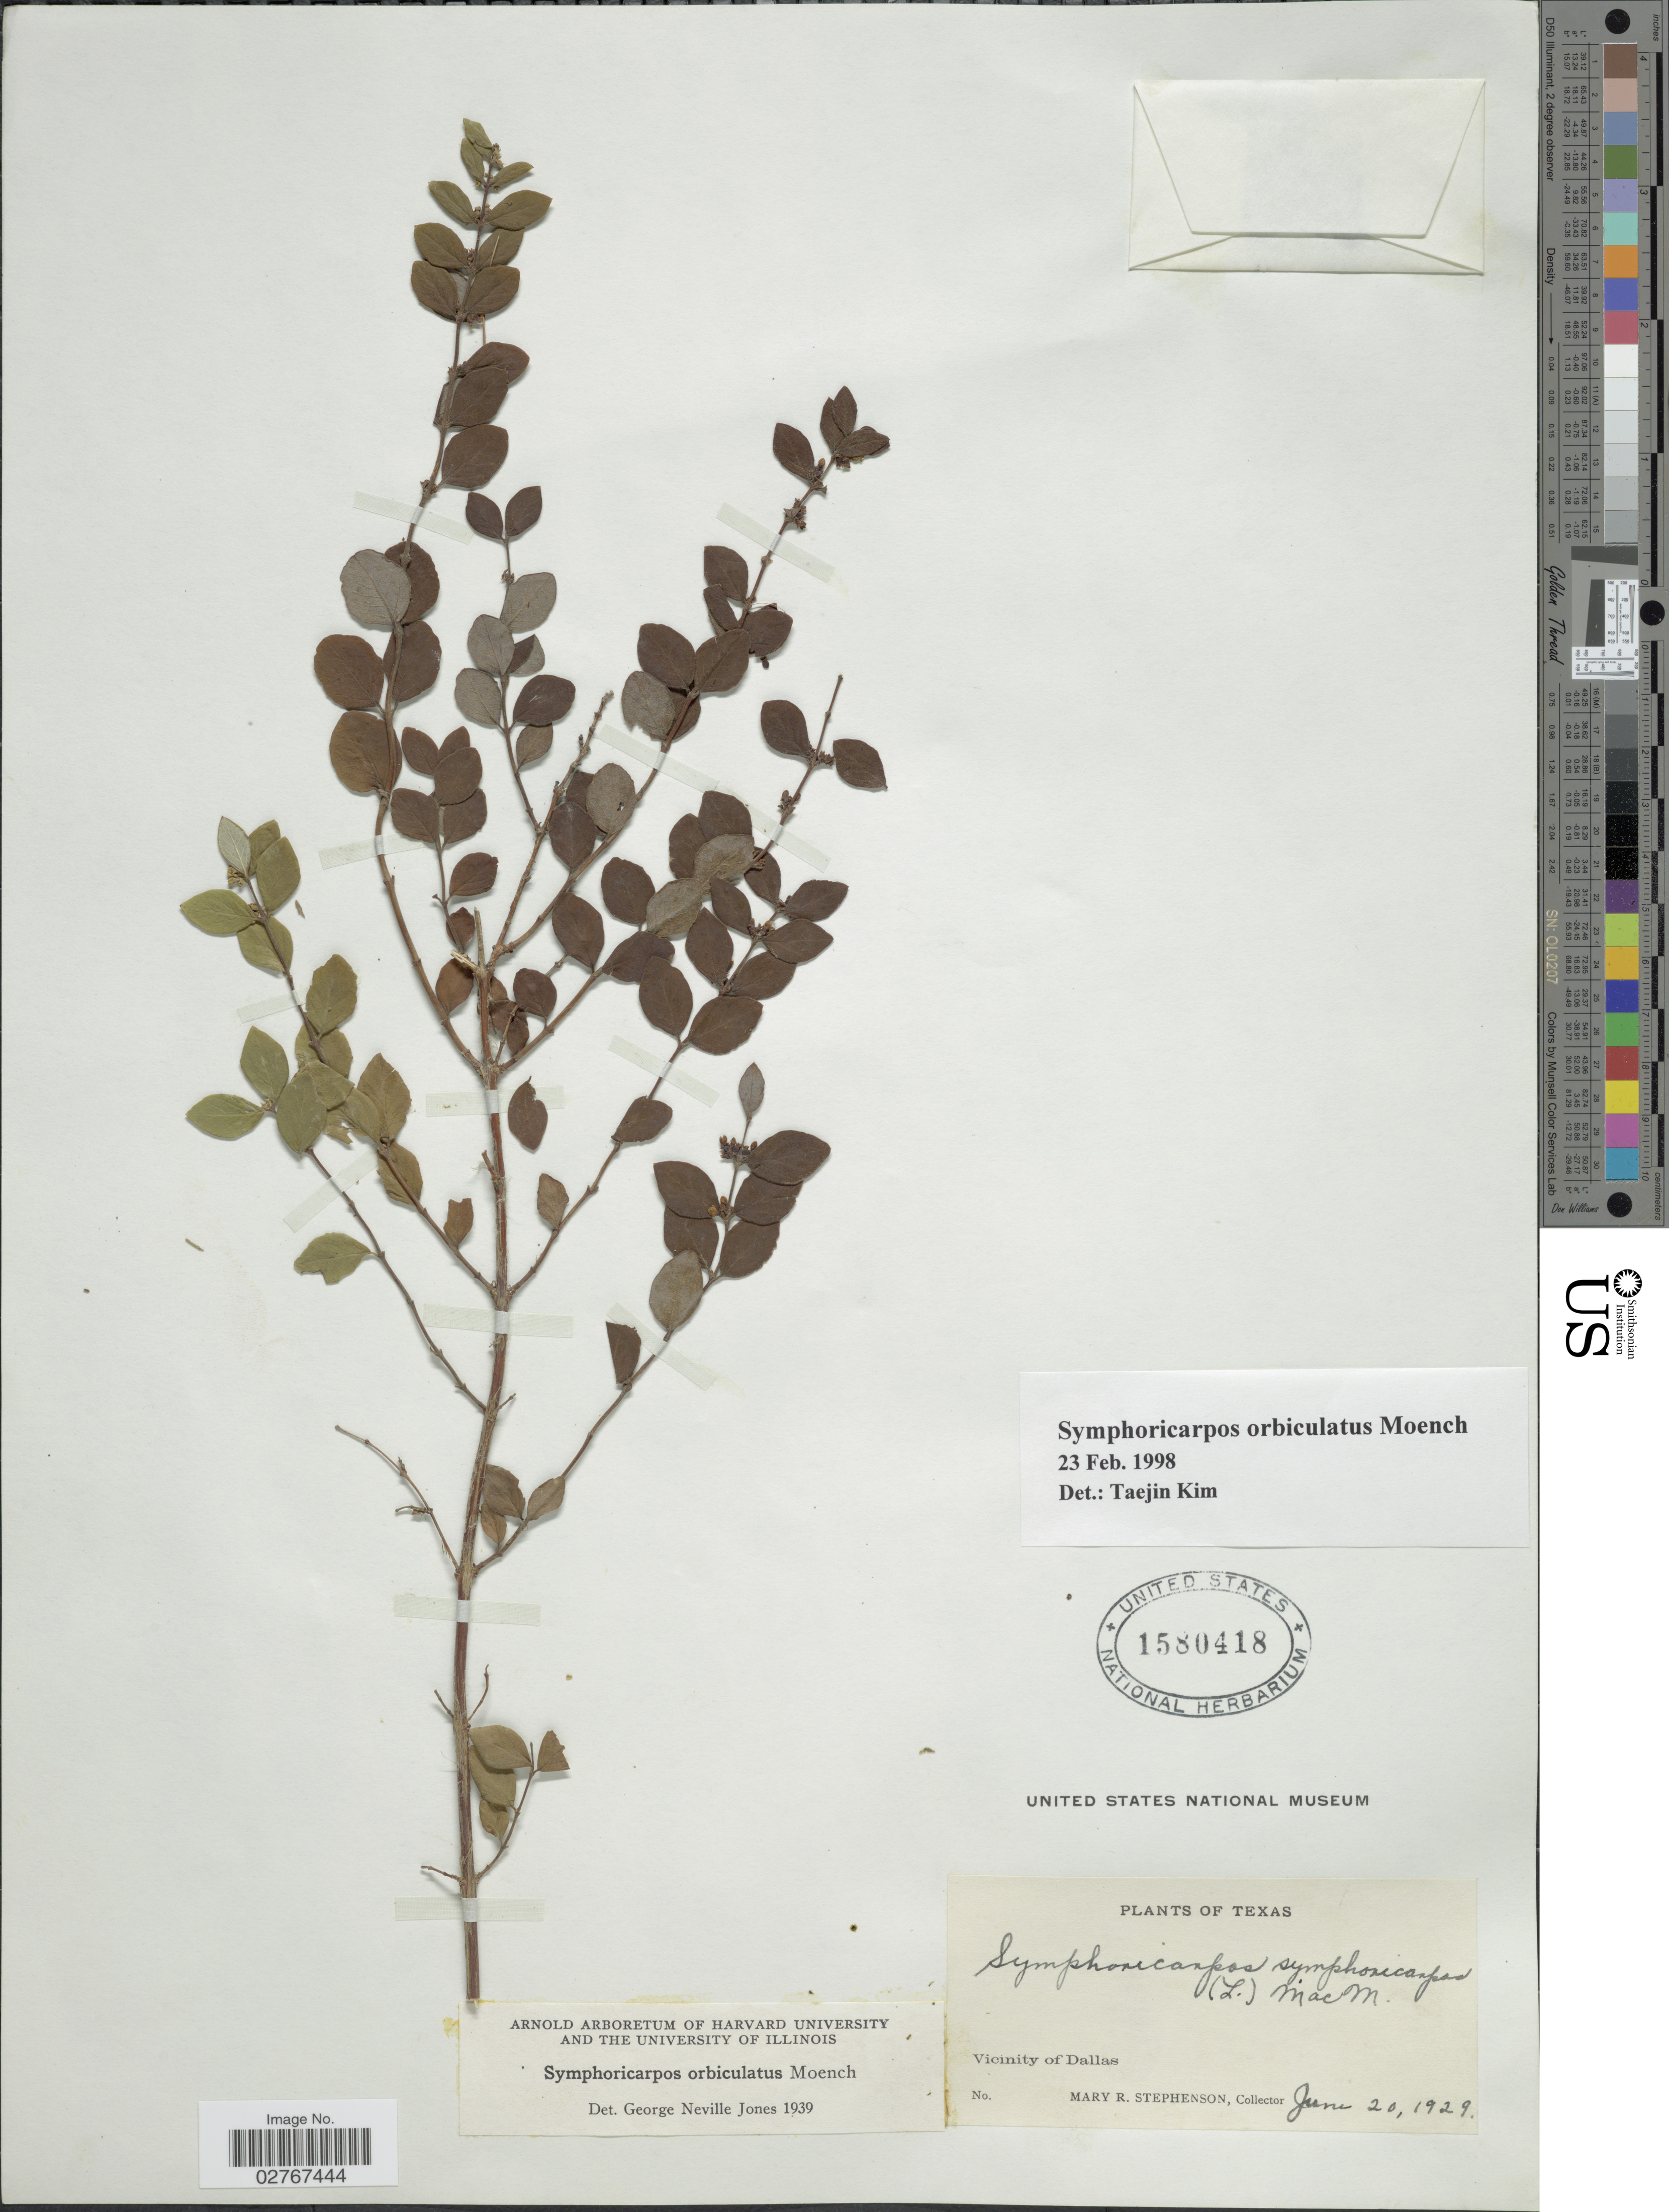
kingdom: Plantae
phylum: Tracheophyta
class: Magnoliopsida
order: Dipsacales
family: Caprifoliaceae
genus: Symphoricarpos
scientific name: Symphoricarpos orbiculatus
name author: Moench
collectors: M. R. Stephenson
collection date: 1929-06-20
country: United States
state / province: Texas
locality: Vicinity of Dallas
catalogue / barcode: US 1580418